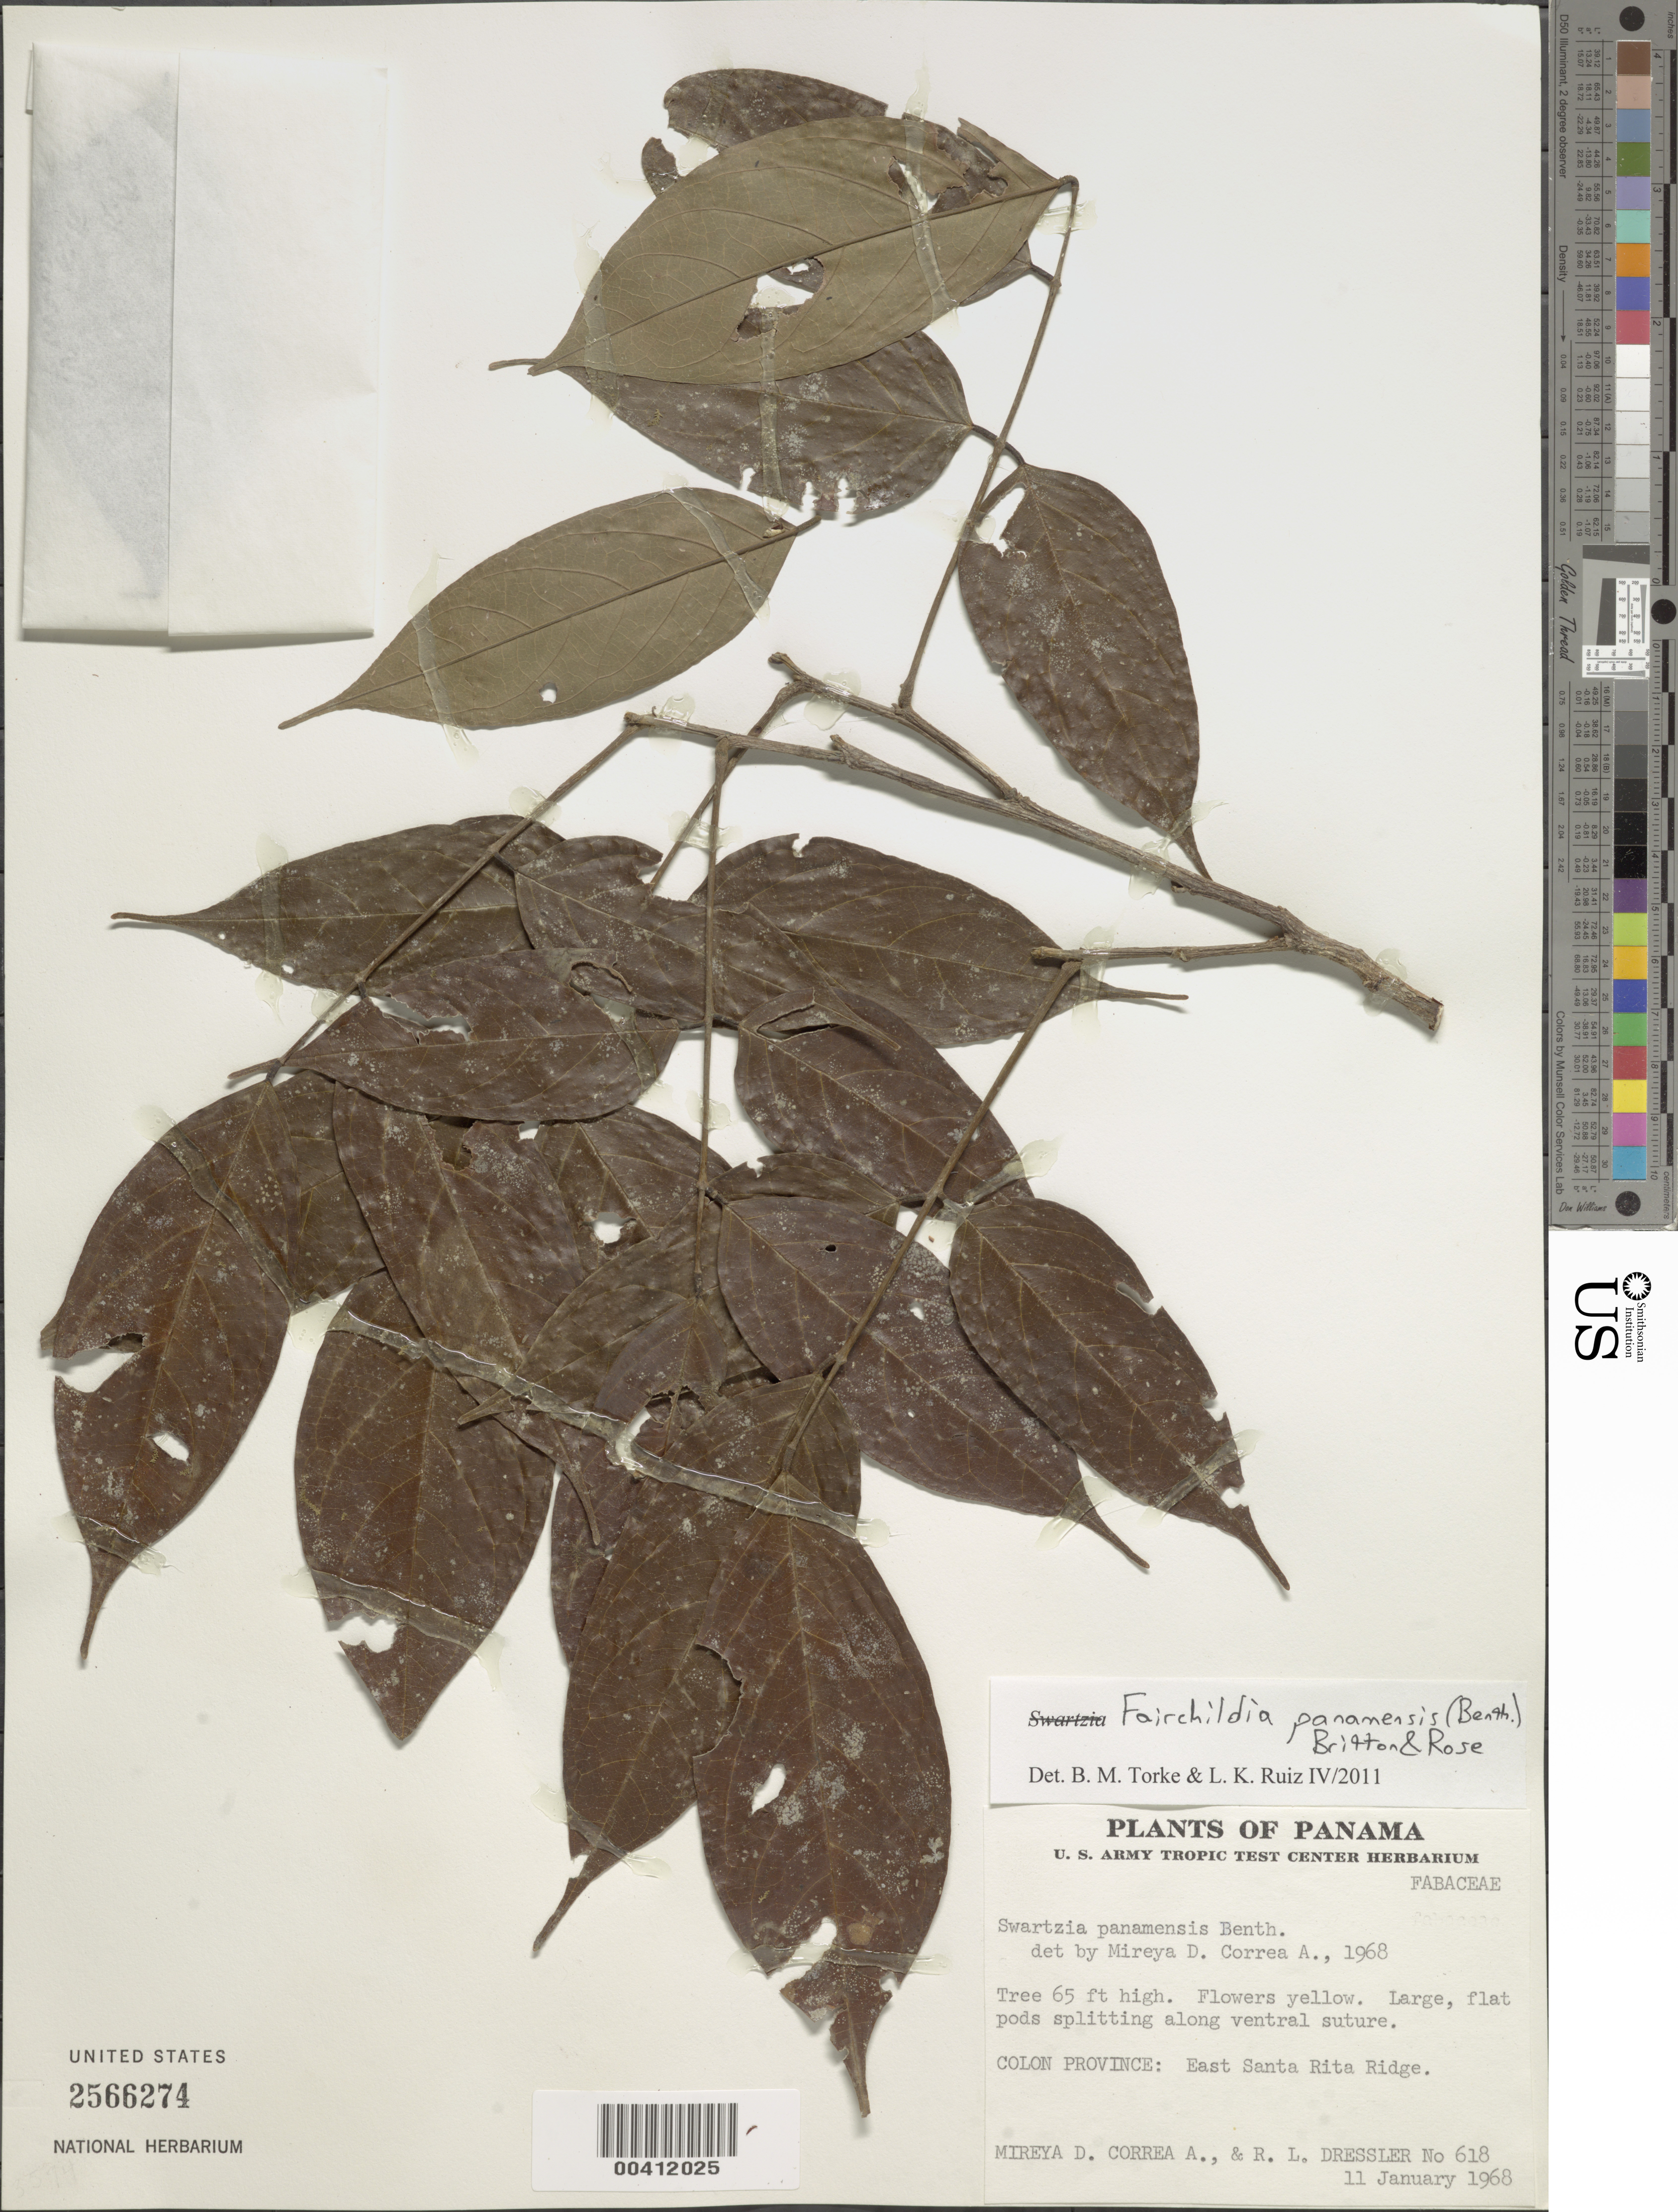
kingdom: Plantae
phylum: Tracheophyta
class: Magnoliopsida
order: Fabales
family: Fabaceae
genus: Fairchildia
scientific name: Fairchildia panamensis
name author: (Benth.) Britton & Rose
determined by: Torke, B. M.; Ruiz, L. K.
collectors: M. D. Corrêa-A. & R. Dressler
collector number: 618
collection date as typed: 11 Jan 1968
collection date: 1968-01-11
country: Panama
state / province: Colón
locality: E Santa Rita Mtns.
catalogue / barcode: US 2566274